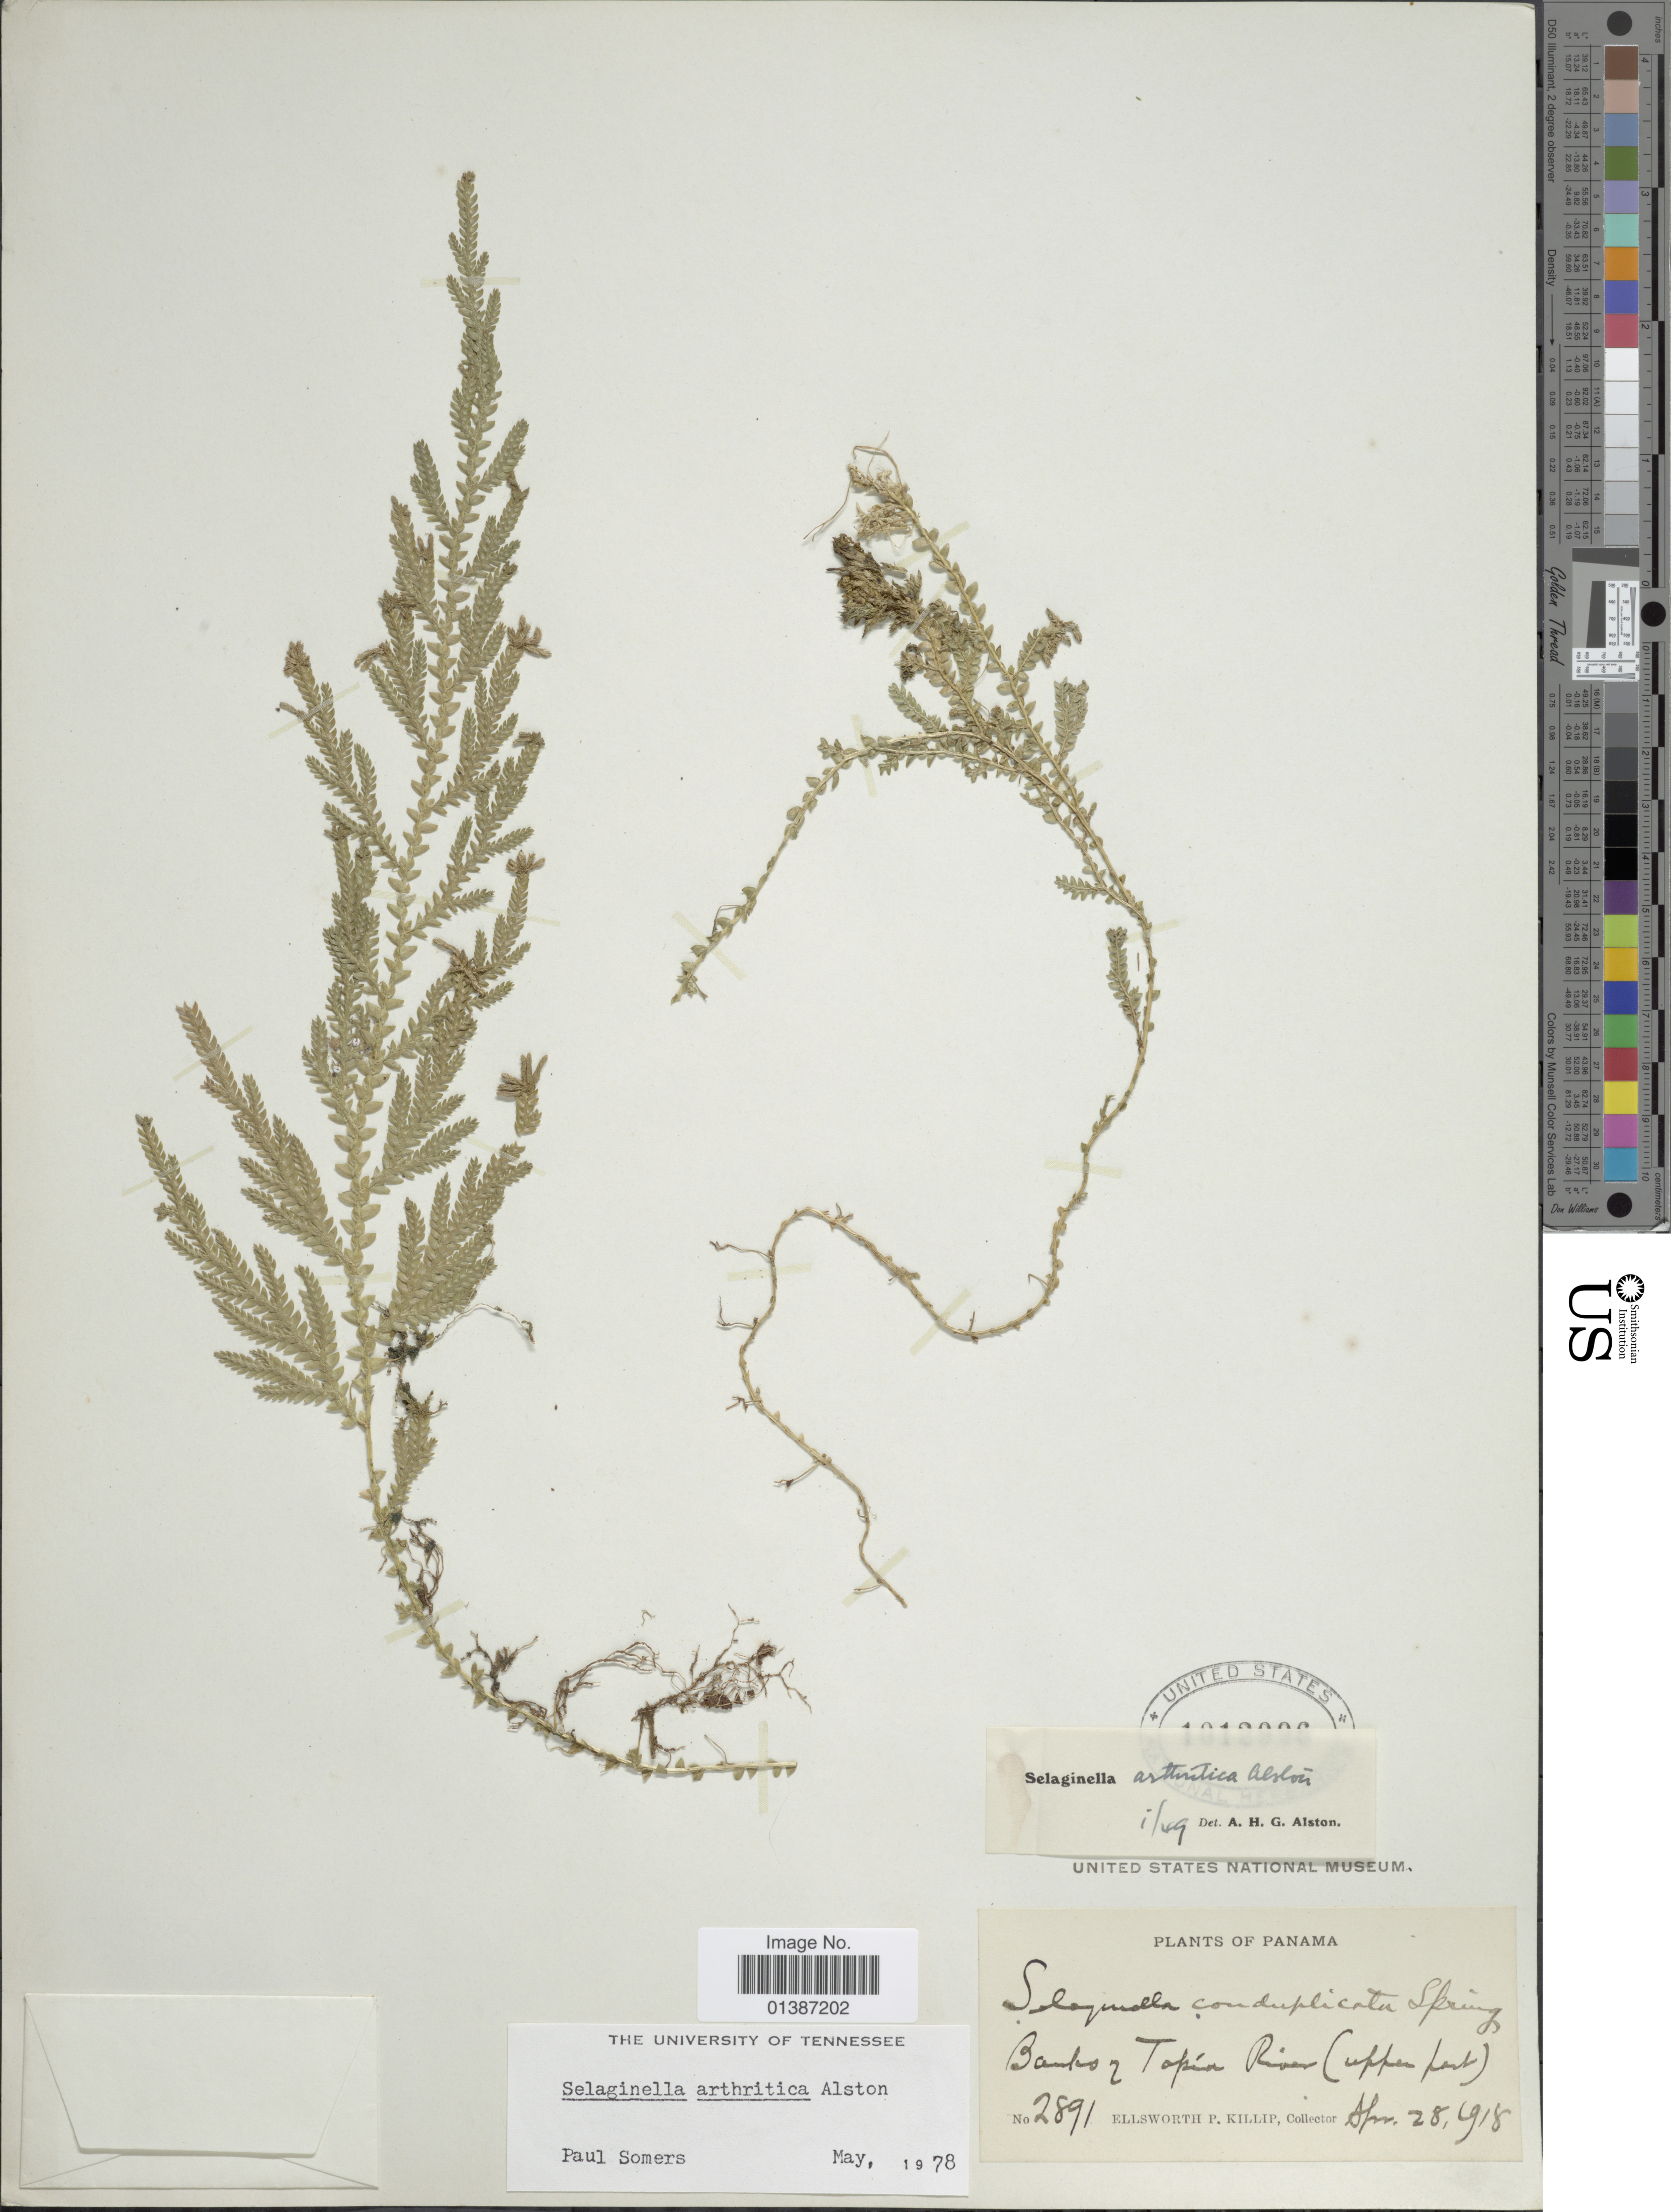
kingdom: Plantae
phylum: Tracheophyta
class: Lycopodiopsida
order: Selaginellales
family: Selaginellaceae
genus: Selaginella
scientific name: Selaginella arthritica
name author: Alston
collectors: E. P. Killip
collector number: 2891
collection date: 1918-04-28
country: Panama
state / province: Panamá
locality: Banks of Tapía River (upper part)